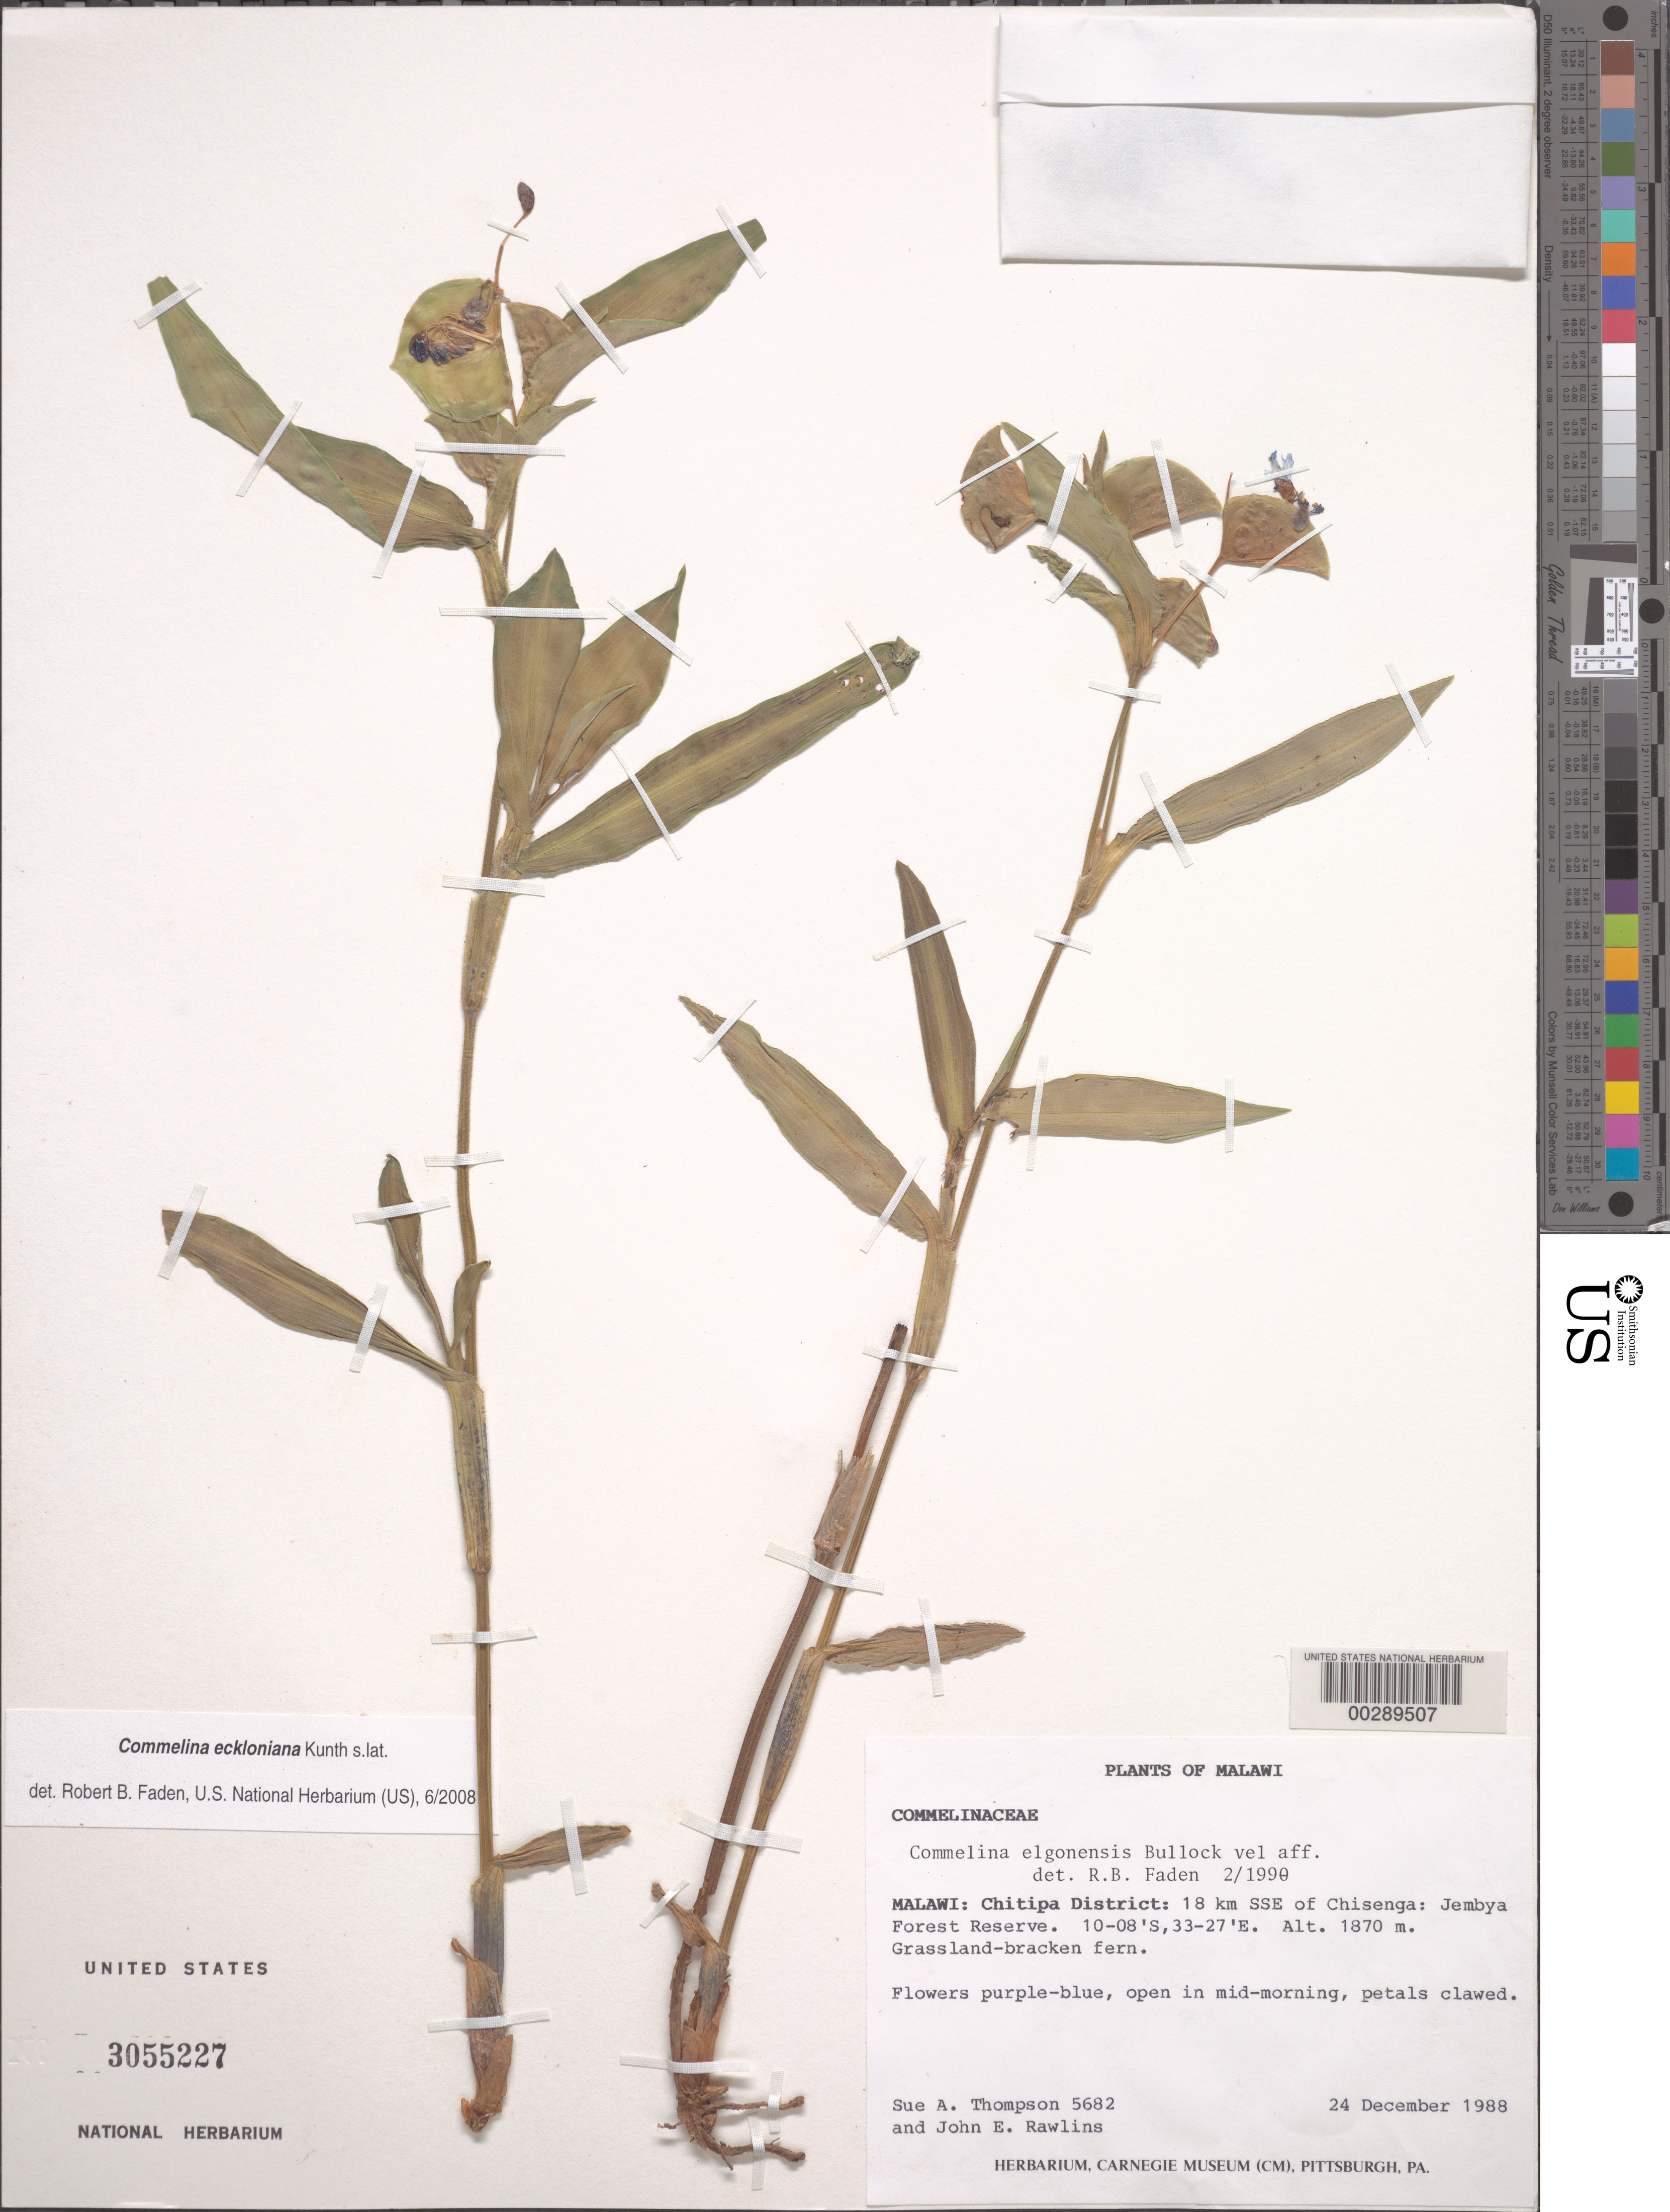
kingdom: Plantae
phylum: Tracheophyta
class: Liliopsida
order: Commelinales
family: Commelinaceae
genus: Commelina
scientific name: Commelina eckloniana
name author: Kunth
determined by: Faden, Robert B., (US), Smithsonian Institution - National Museum of Natural History (UNITED STATES)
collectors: S. A. Thompson & J. Rawlins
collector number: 5682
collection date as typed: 24 Dec 1988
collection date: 1988-12-24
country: Malawi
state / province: Northern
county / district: Chitipa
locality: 18 km. sse of chisenga; jembya forest reserve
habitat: Grassland-bracken fern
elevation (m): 1870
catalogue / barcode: US 3055227